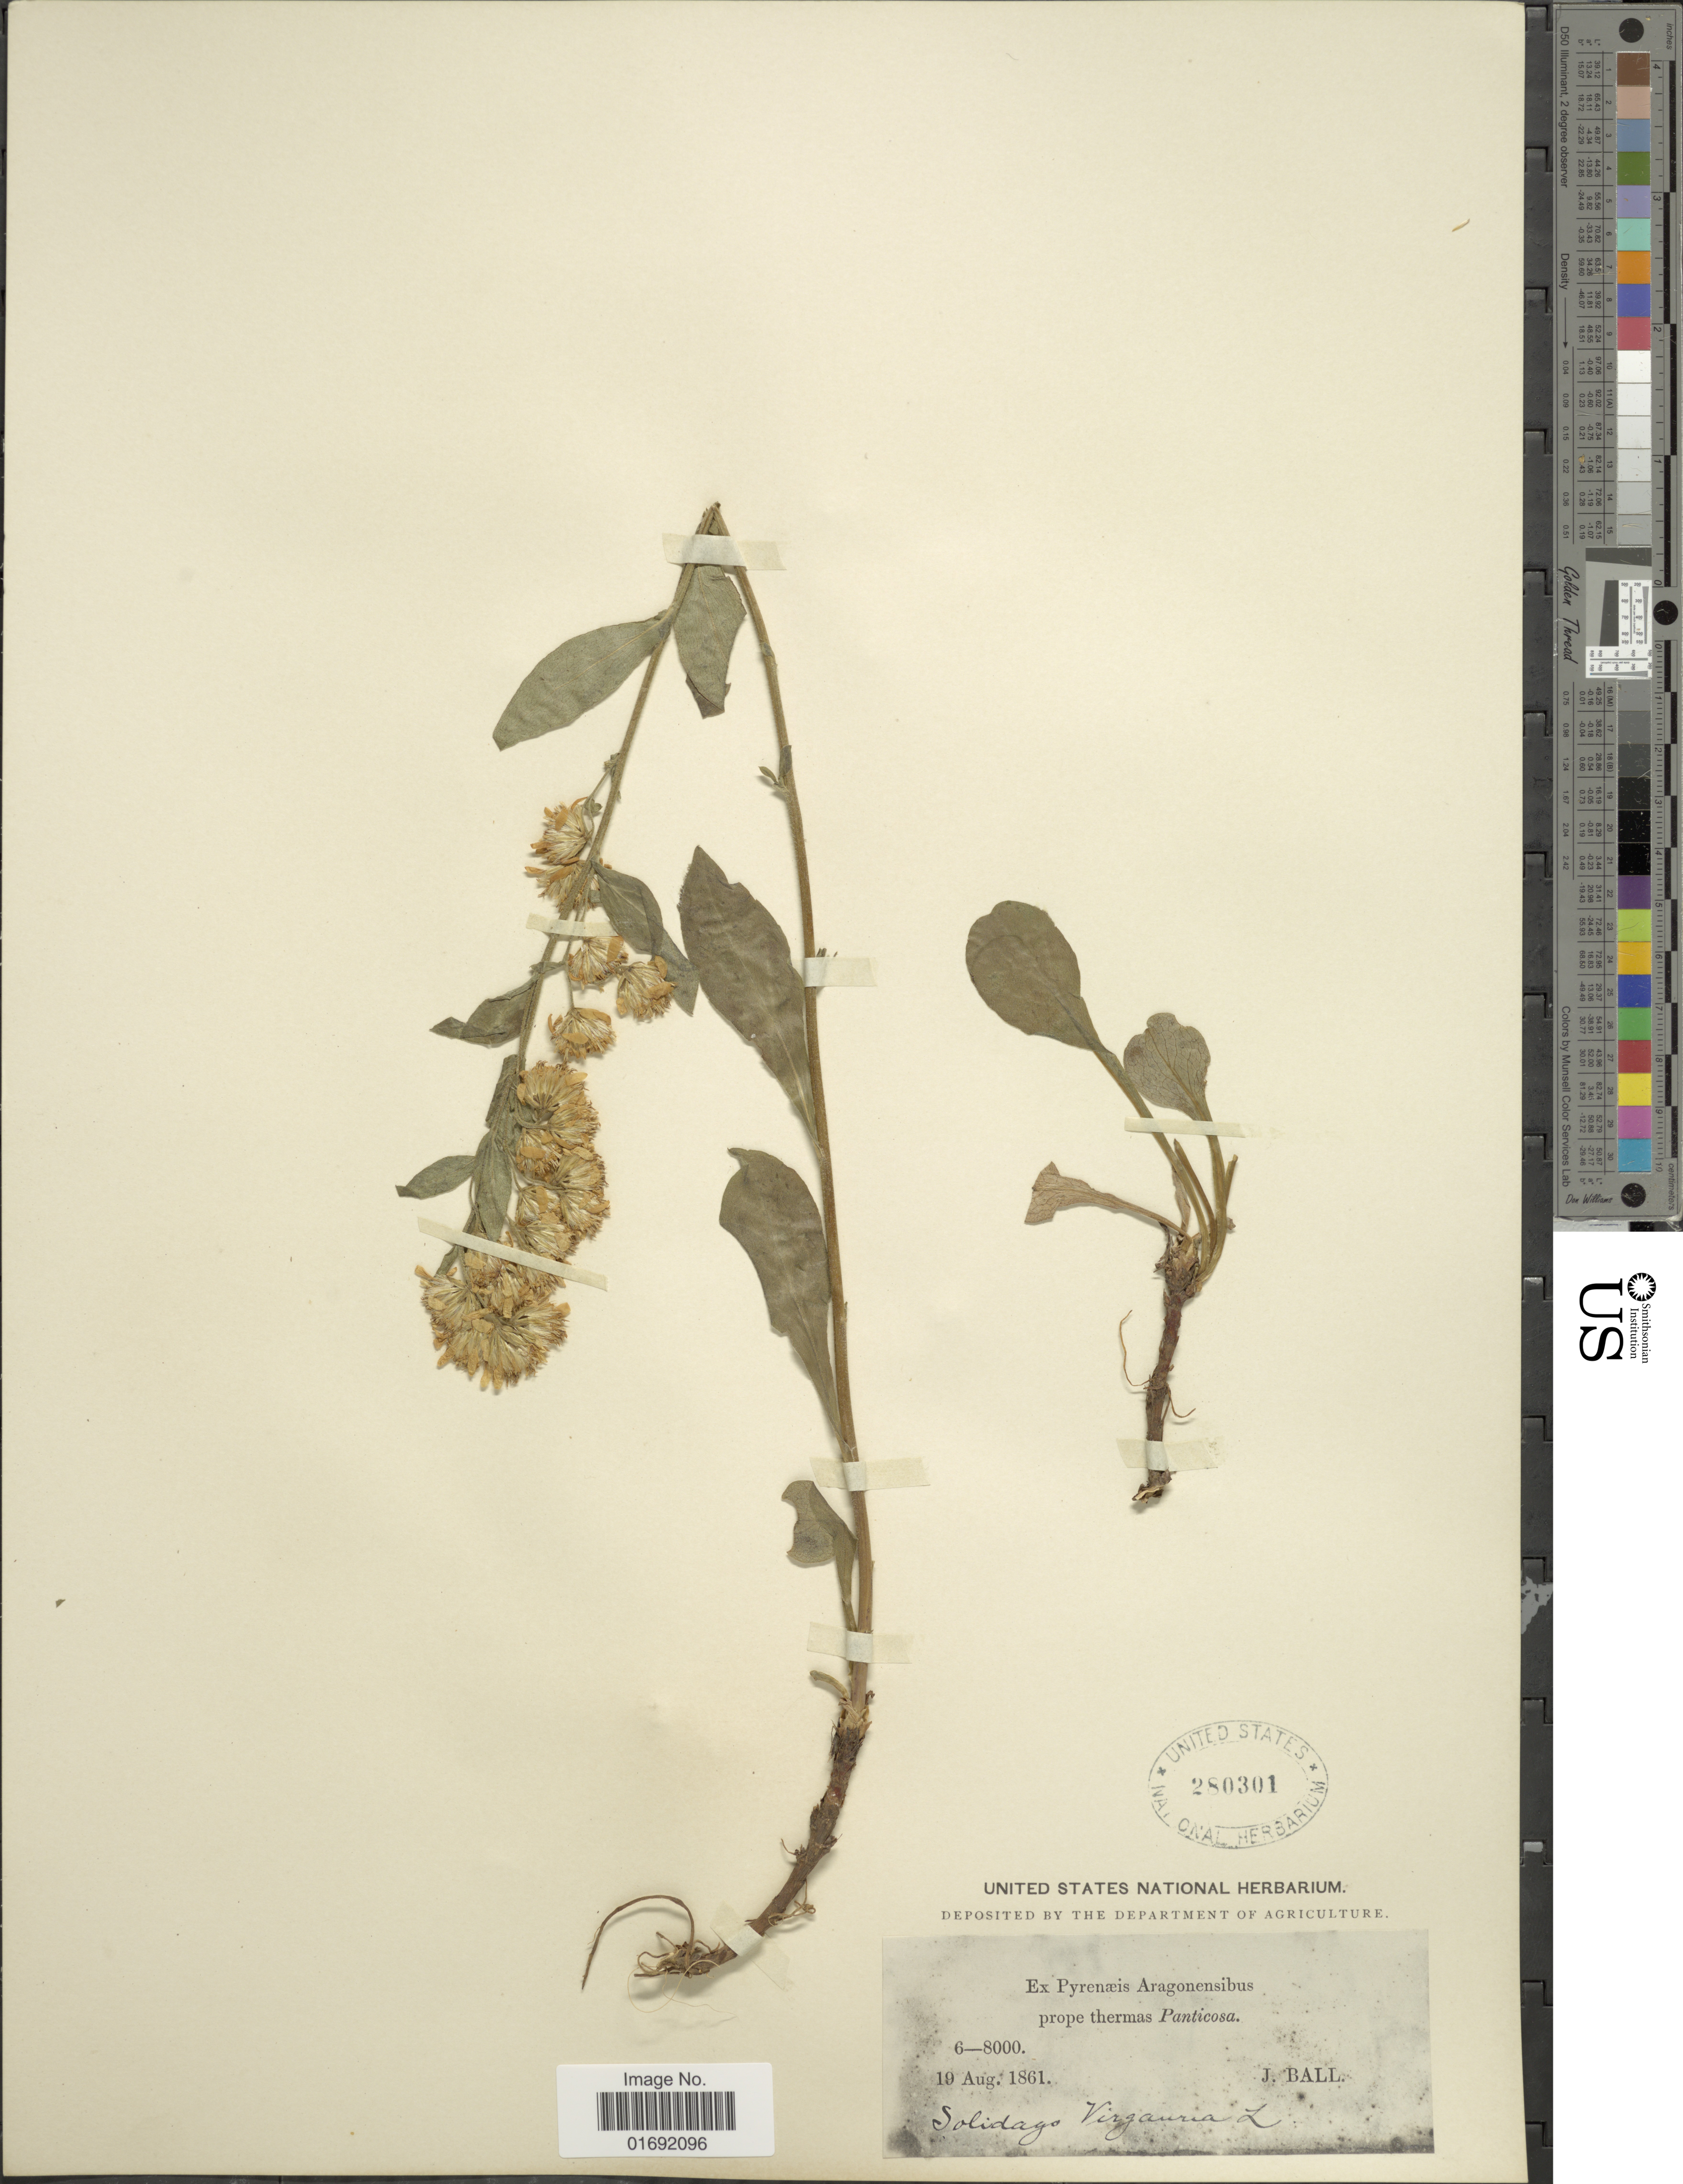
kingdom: Plantae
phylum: Tracheophyta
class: Magnoliopsida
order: Asterales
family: Asteraceae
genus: Solidago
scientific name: Solidago virgaurea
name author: L.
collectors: J. Ball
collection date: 1861-08-19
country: Spain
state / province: Aragón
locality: Aragonensibus, prope thermas Panticosa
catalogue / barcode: US 280301